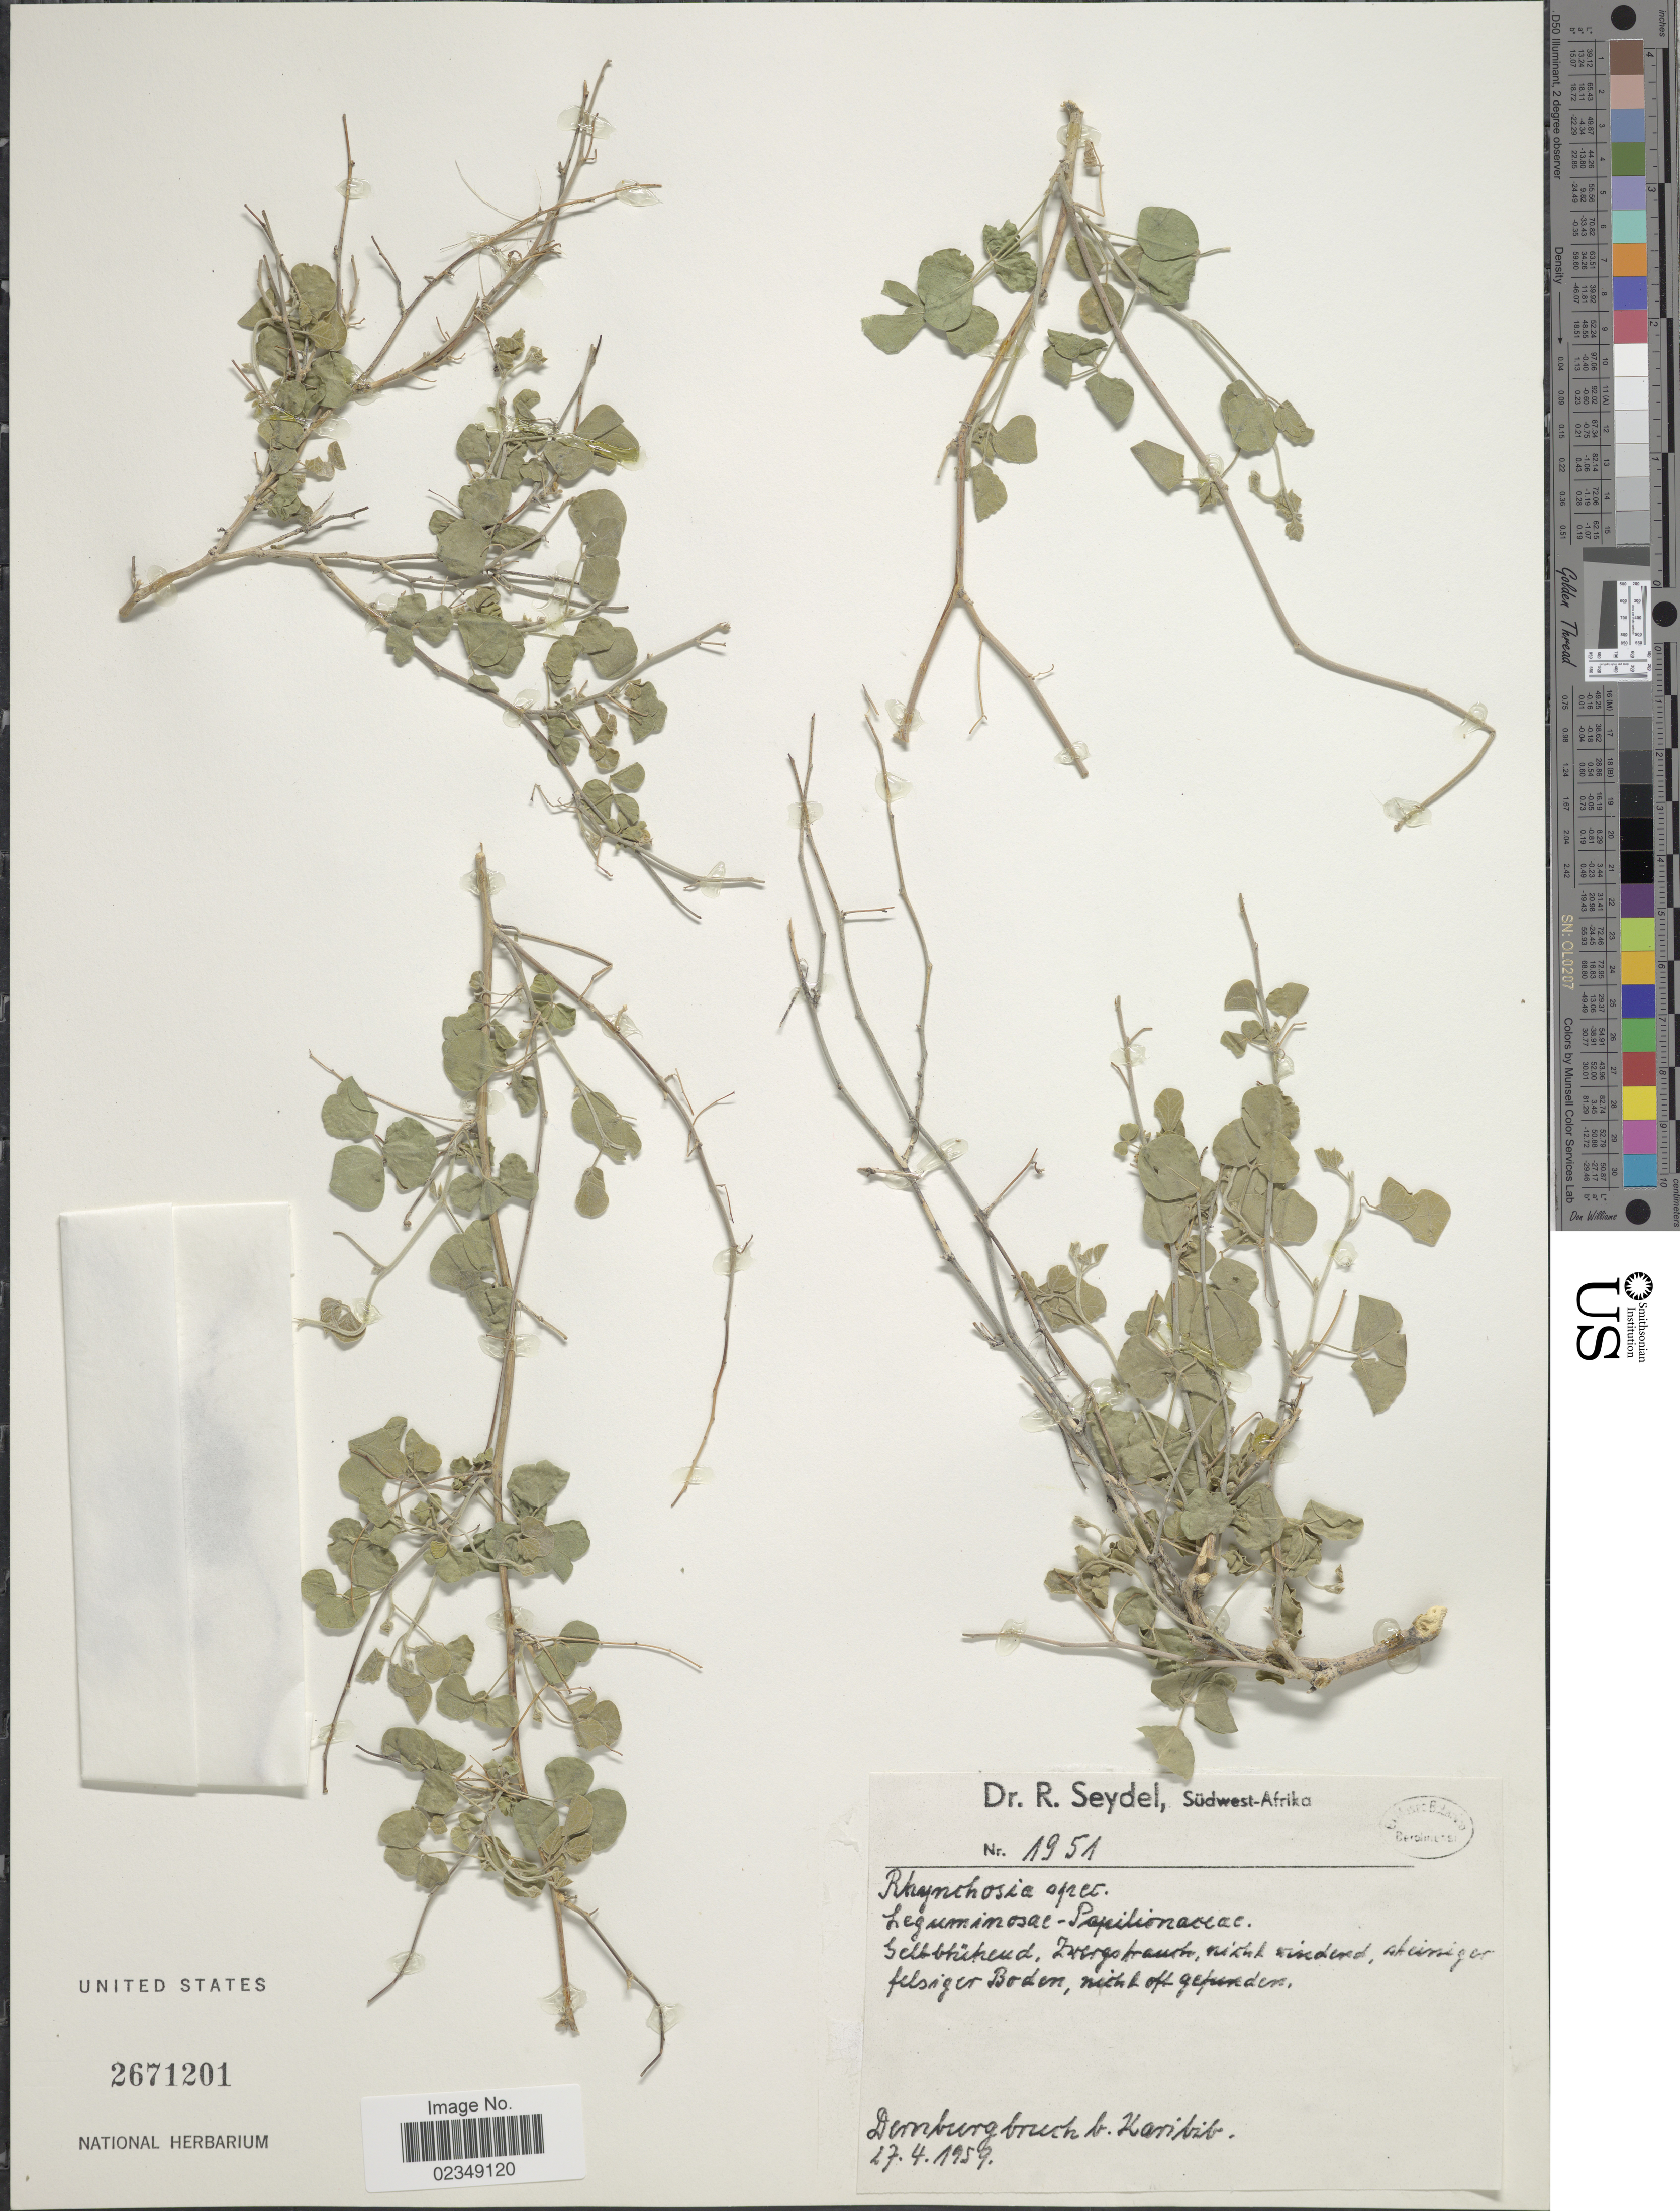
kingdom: Plantae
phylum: Tracheophyta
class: Magnoliopsida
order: Fabales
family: Fabaceae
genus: Rhynchosia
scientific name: Rhynchosia sp.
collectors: R. Seydel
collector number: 1951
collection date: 1959-04-27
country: Namibia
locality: Sudwest-Afrika [Southwest Africa], Dernburg bruch b. Karibib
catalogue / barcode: US 2671201